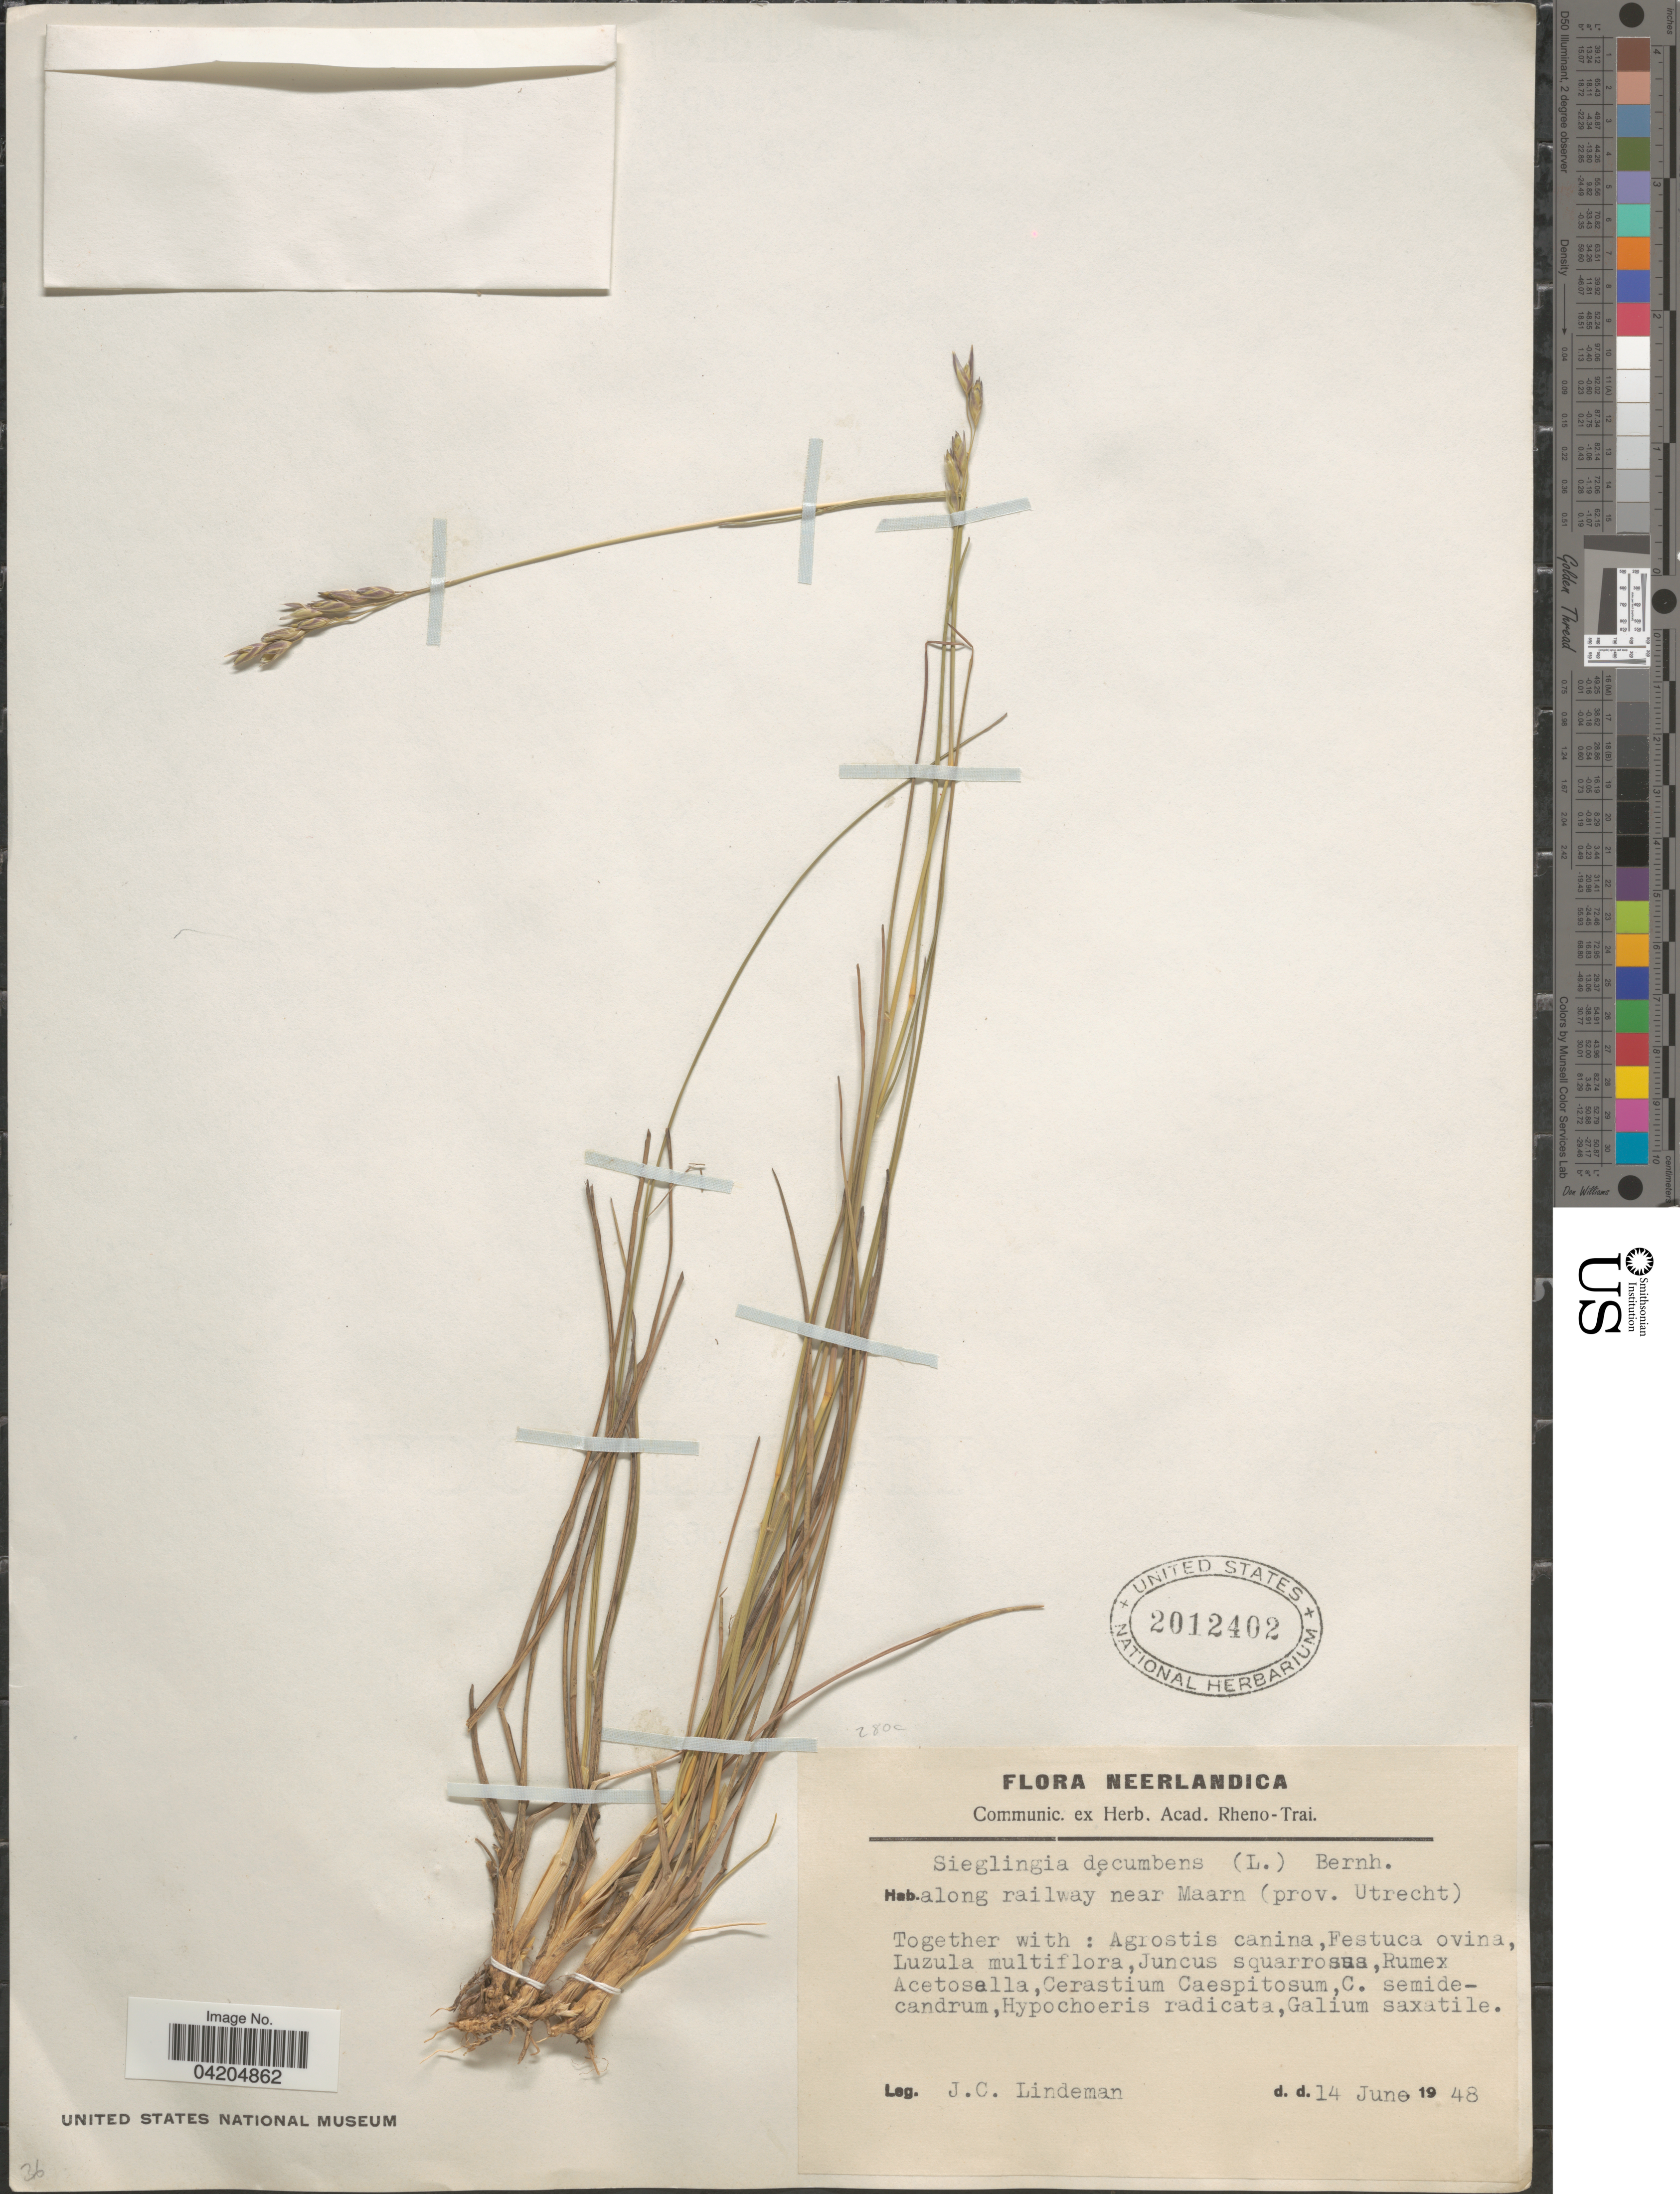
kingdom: Plantae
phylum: Tracheophyta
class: Liliopsida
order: Poales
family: Poaceae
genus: Danthonia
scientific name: Danthonia decumbens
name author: (L.) DC.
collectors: J. C. Lindeman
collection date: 1948-06-14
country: Netherlands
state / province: Utrecht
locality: Neerlandica. Along railway near Maarn.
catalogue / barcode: US 2012402